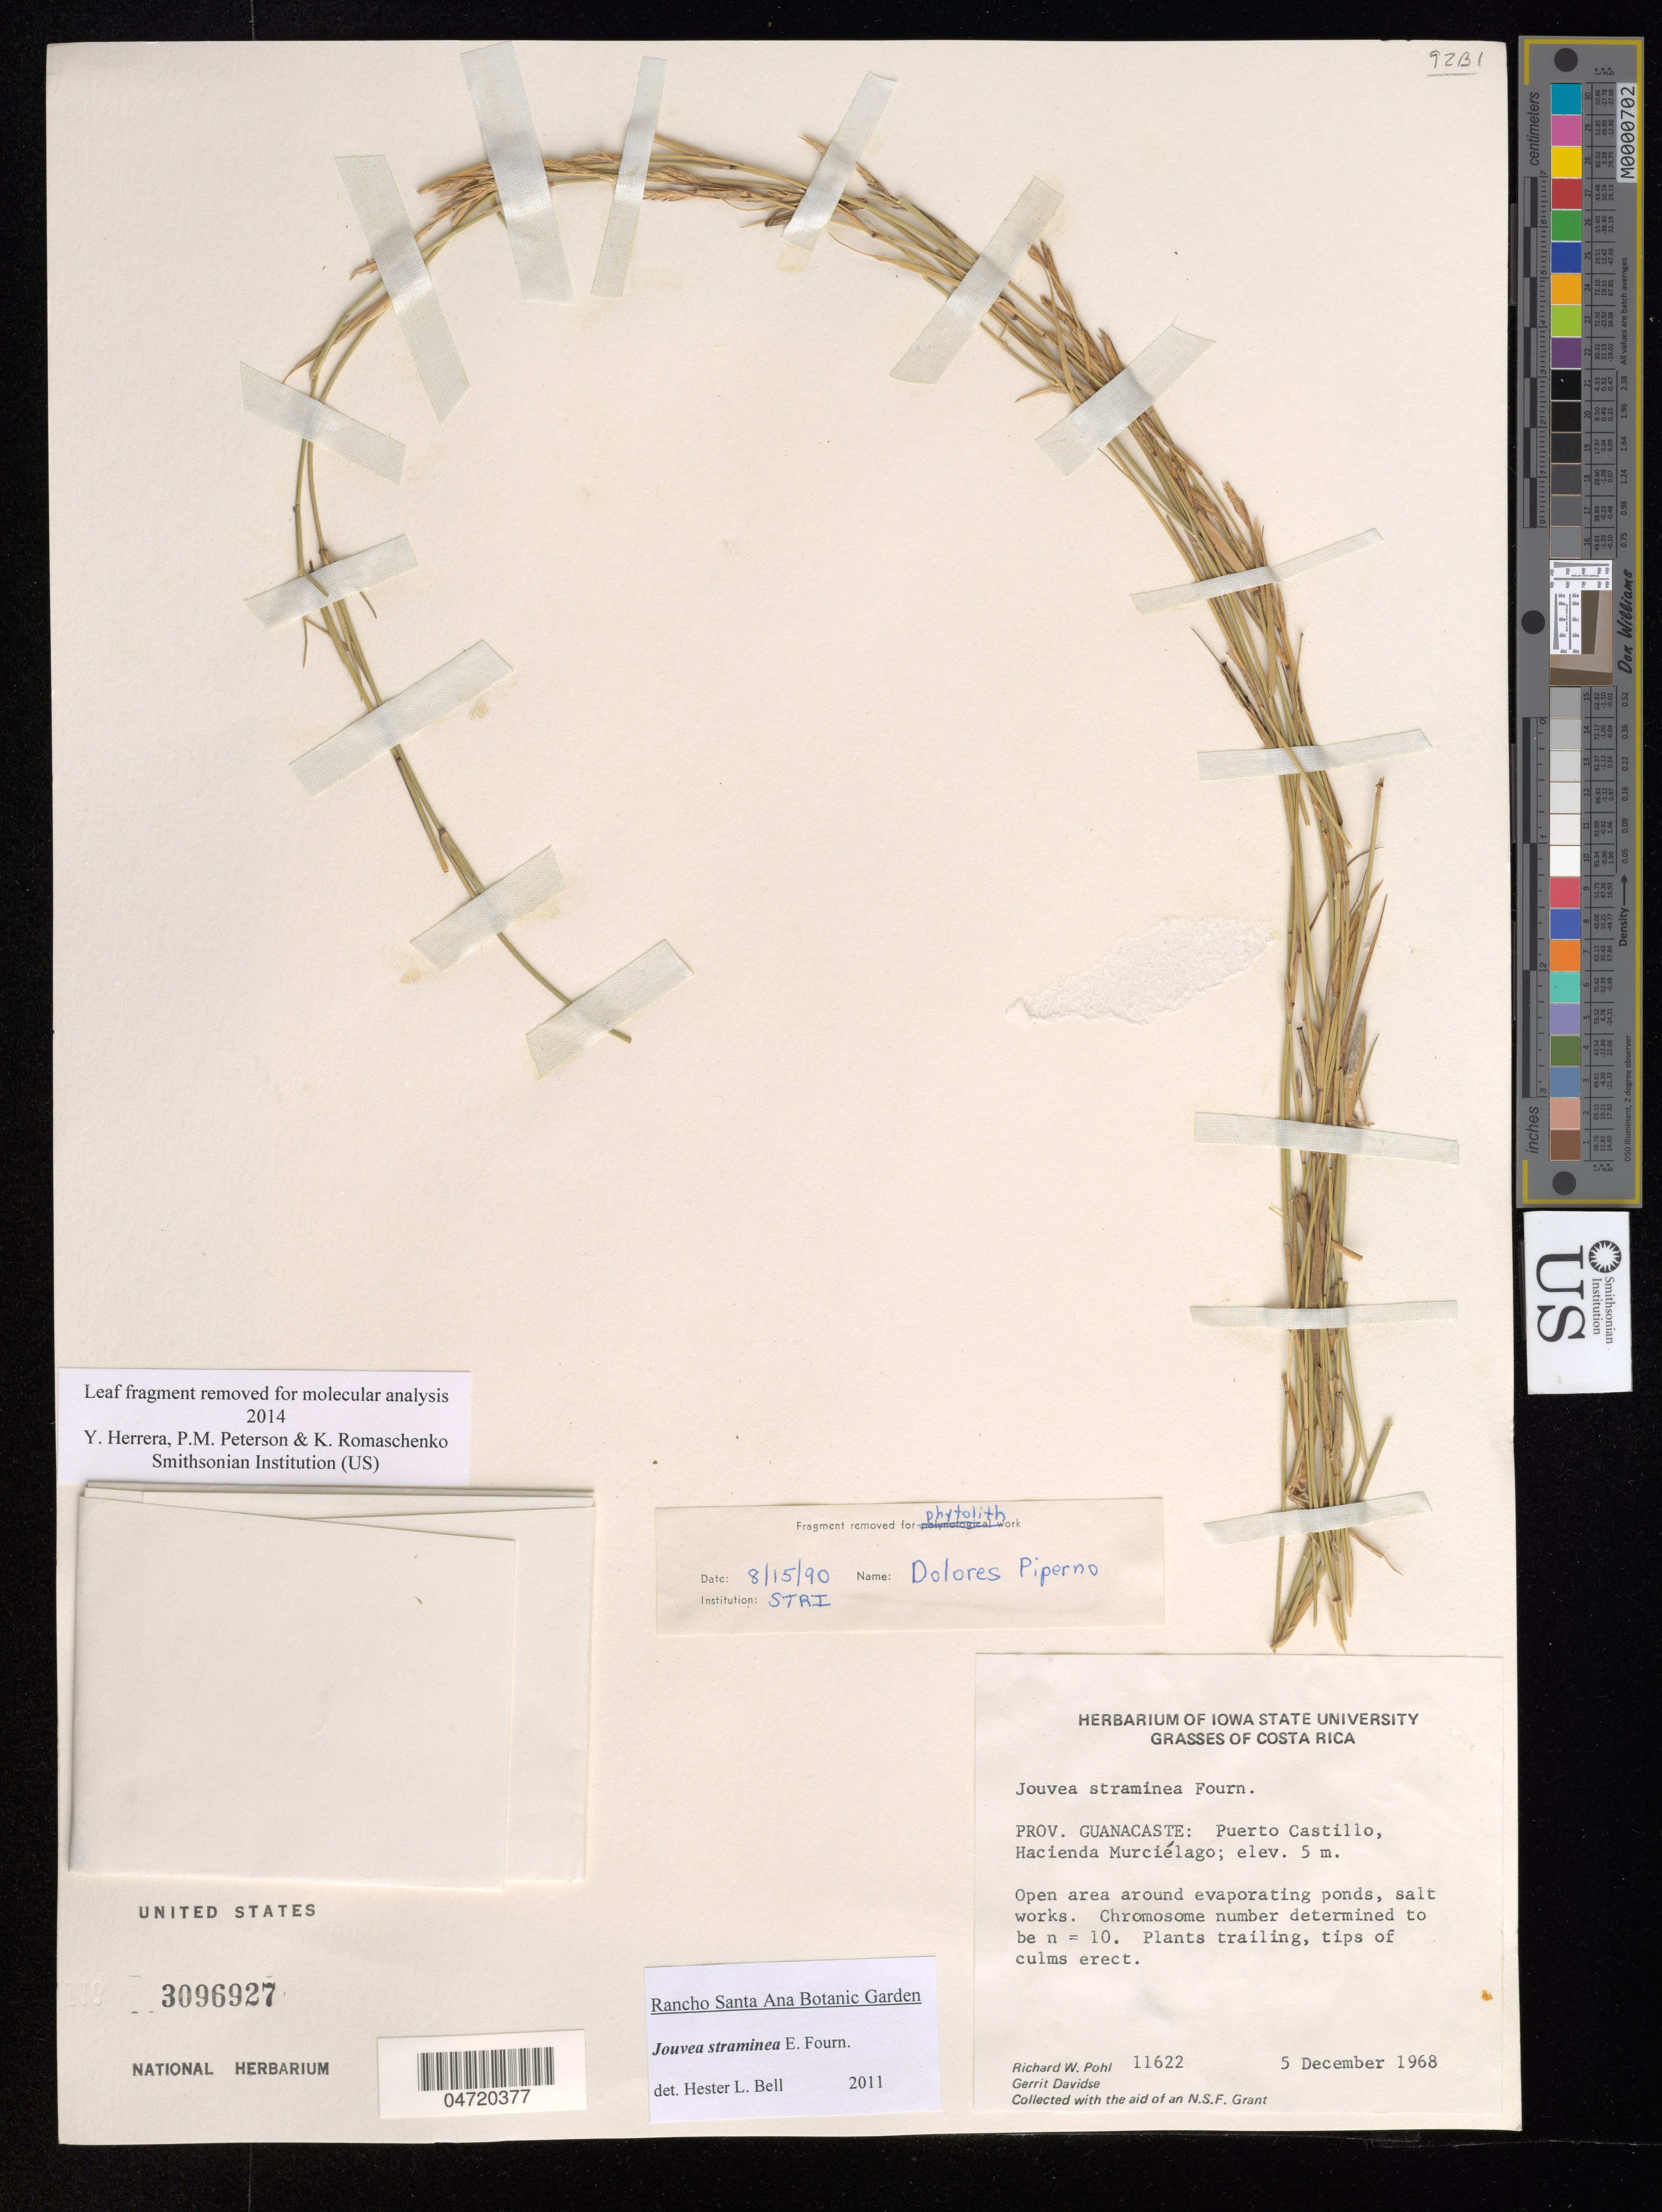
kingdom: Plantae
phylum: Tracheophyta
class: Liliopsida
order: Poales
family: Poaceae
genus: Jouvea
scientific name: Jouvea straminea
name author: E. Fourn.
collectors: R. W. Pohl & G. Davidse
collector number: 11622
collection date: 1968-12-05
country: Costa Rica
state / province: Guanacaste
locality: Puerto Castillo, Hacienda Murciélago.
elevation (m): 5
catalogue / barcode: US 3096927